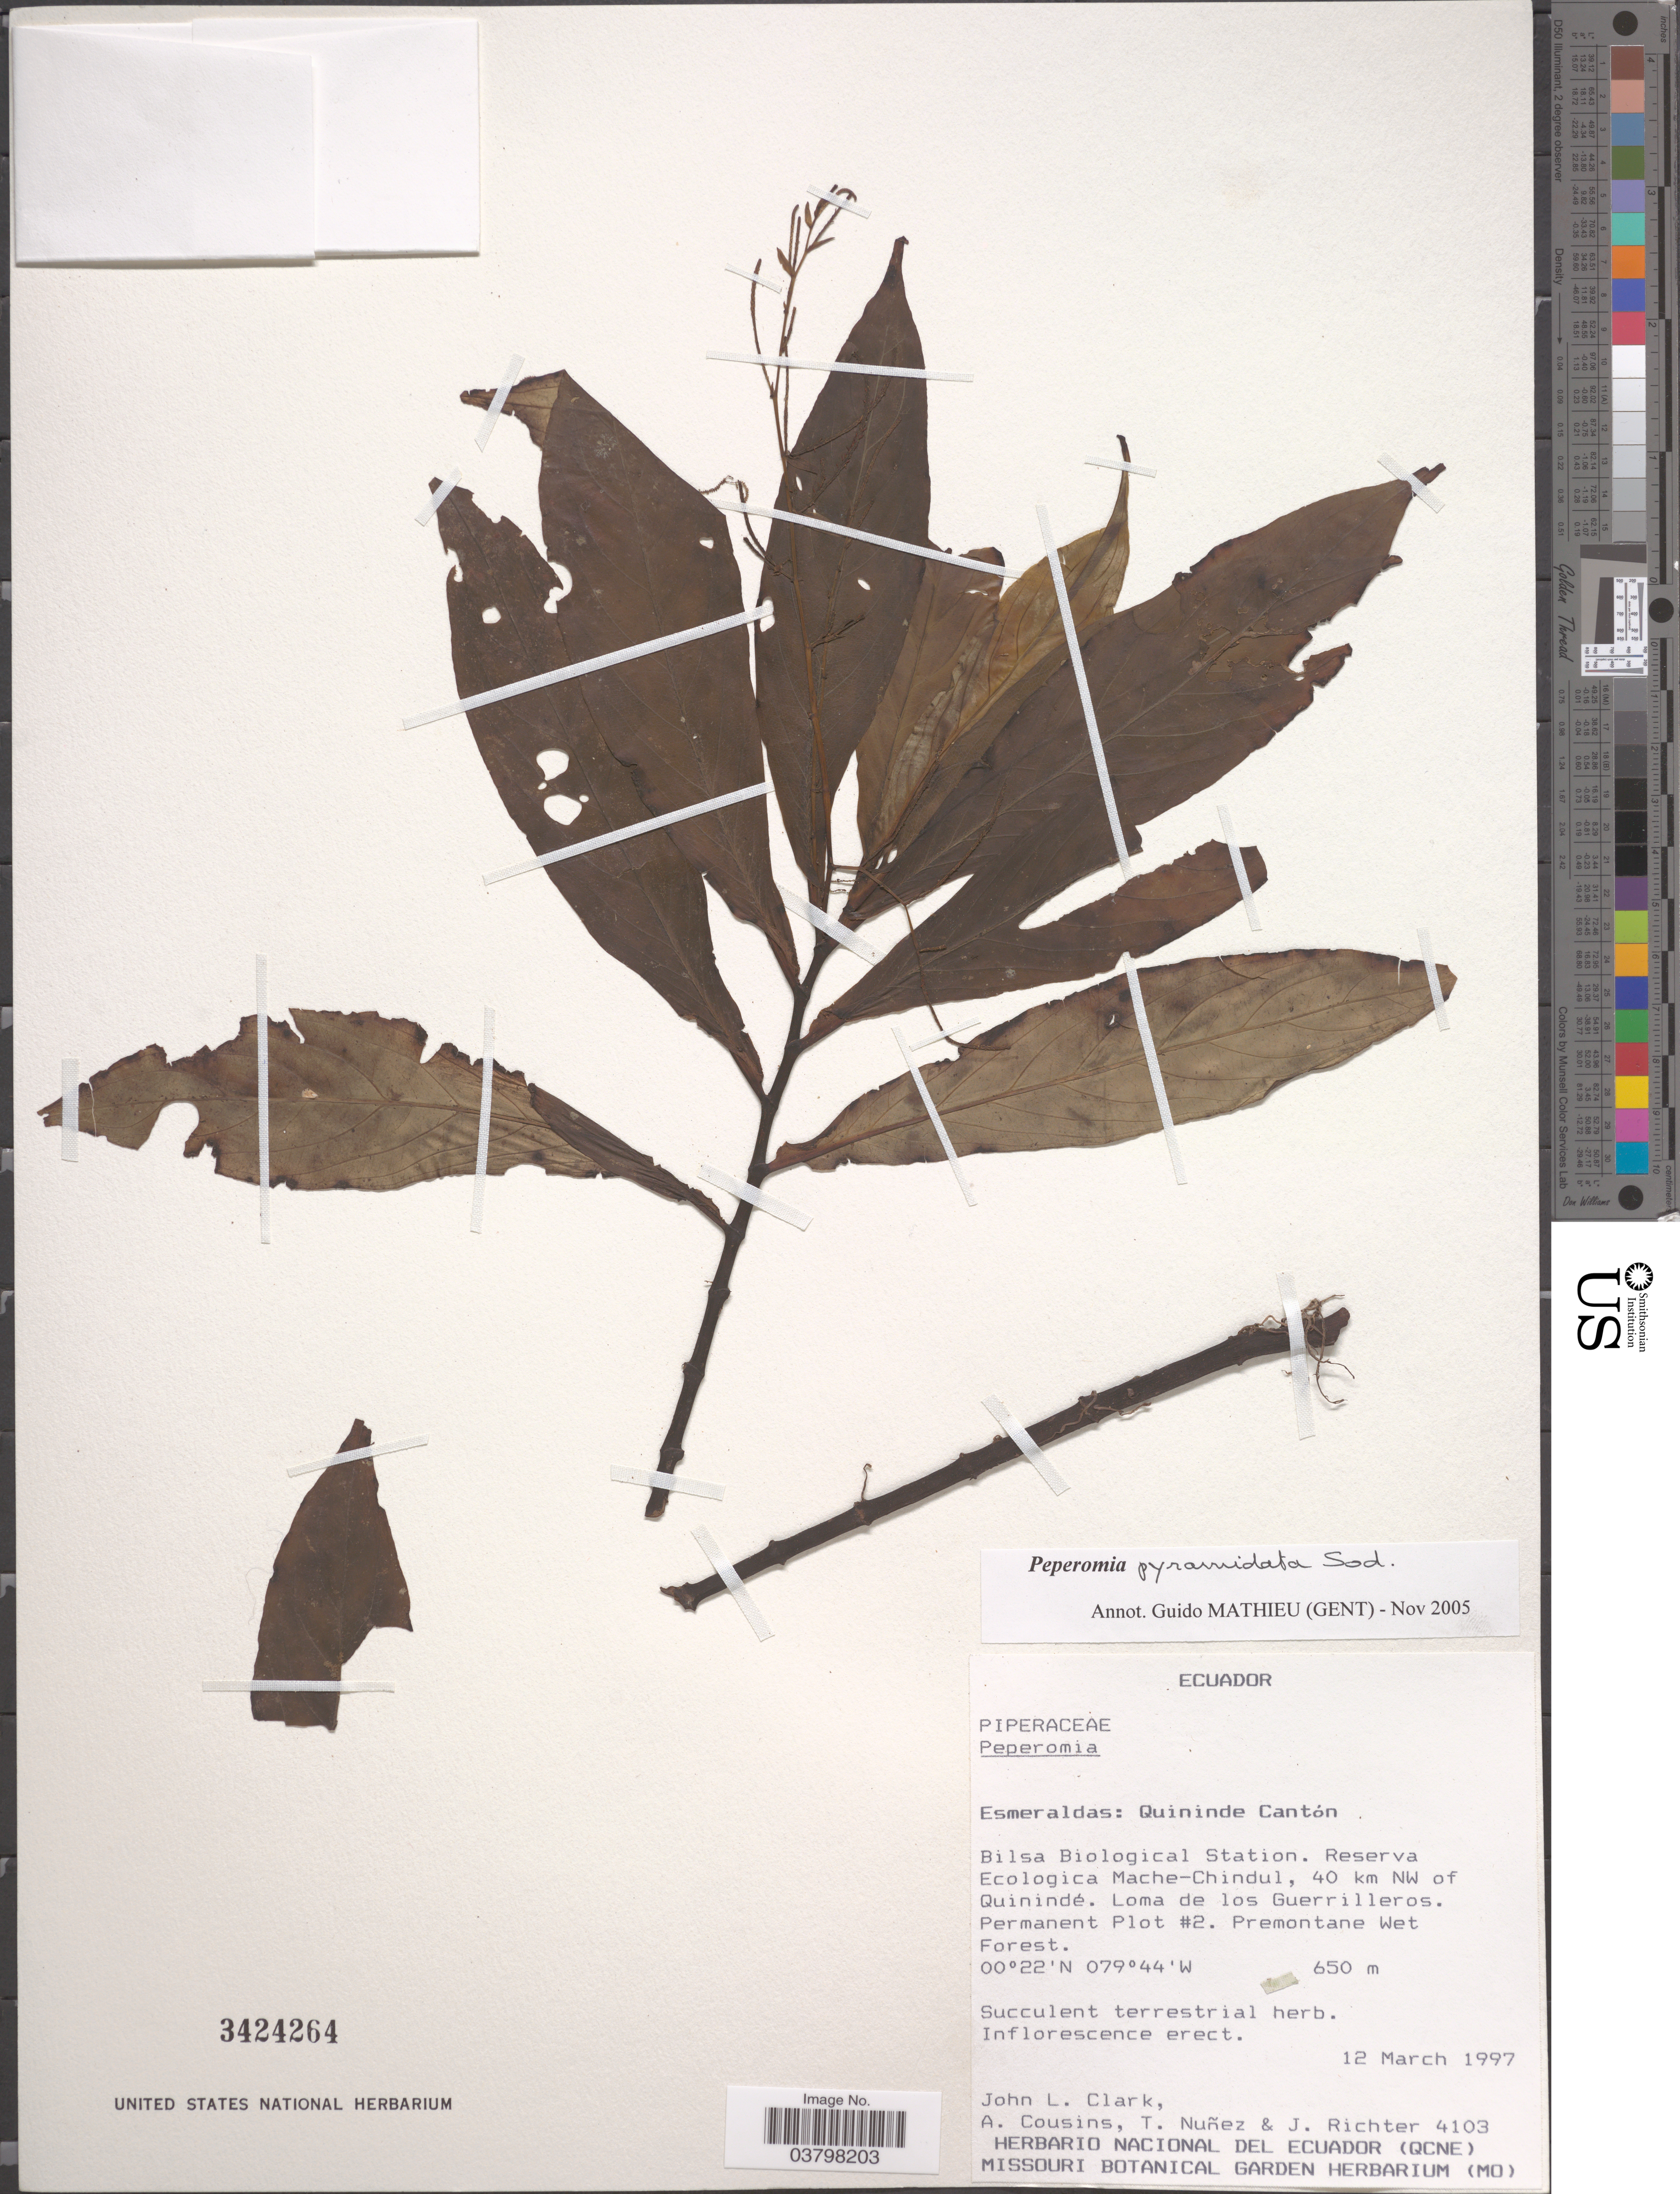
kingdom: Plantae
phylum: Tracheophyta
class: Magnoliopsida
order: Piperales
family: Piperaceae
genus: Peperomia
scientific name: Peperomia pyramidata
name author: Sodiro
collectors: J. L. Clark, A. Cousins, T. Núñez & J. Richter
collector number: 4103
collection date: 1997-03-12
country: Ecuador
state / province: Esmeraldas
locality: Quininde Cantón. Bilsa Biological Station. Reserva Ecologica Mache-Chindul, 40 km NW of Quinindé. Loma de los Guerrilleros. Permanent Plot #2. Premontane Wet Forest.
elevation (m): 650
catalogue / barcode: US 3424264